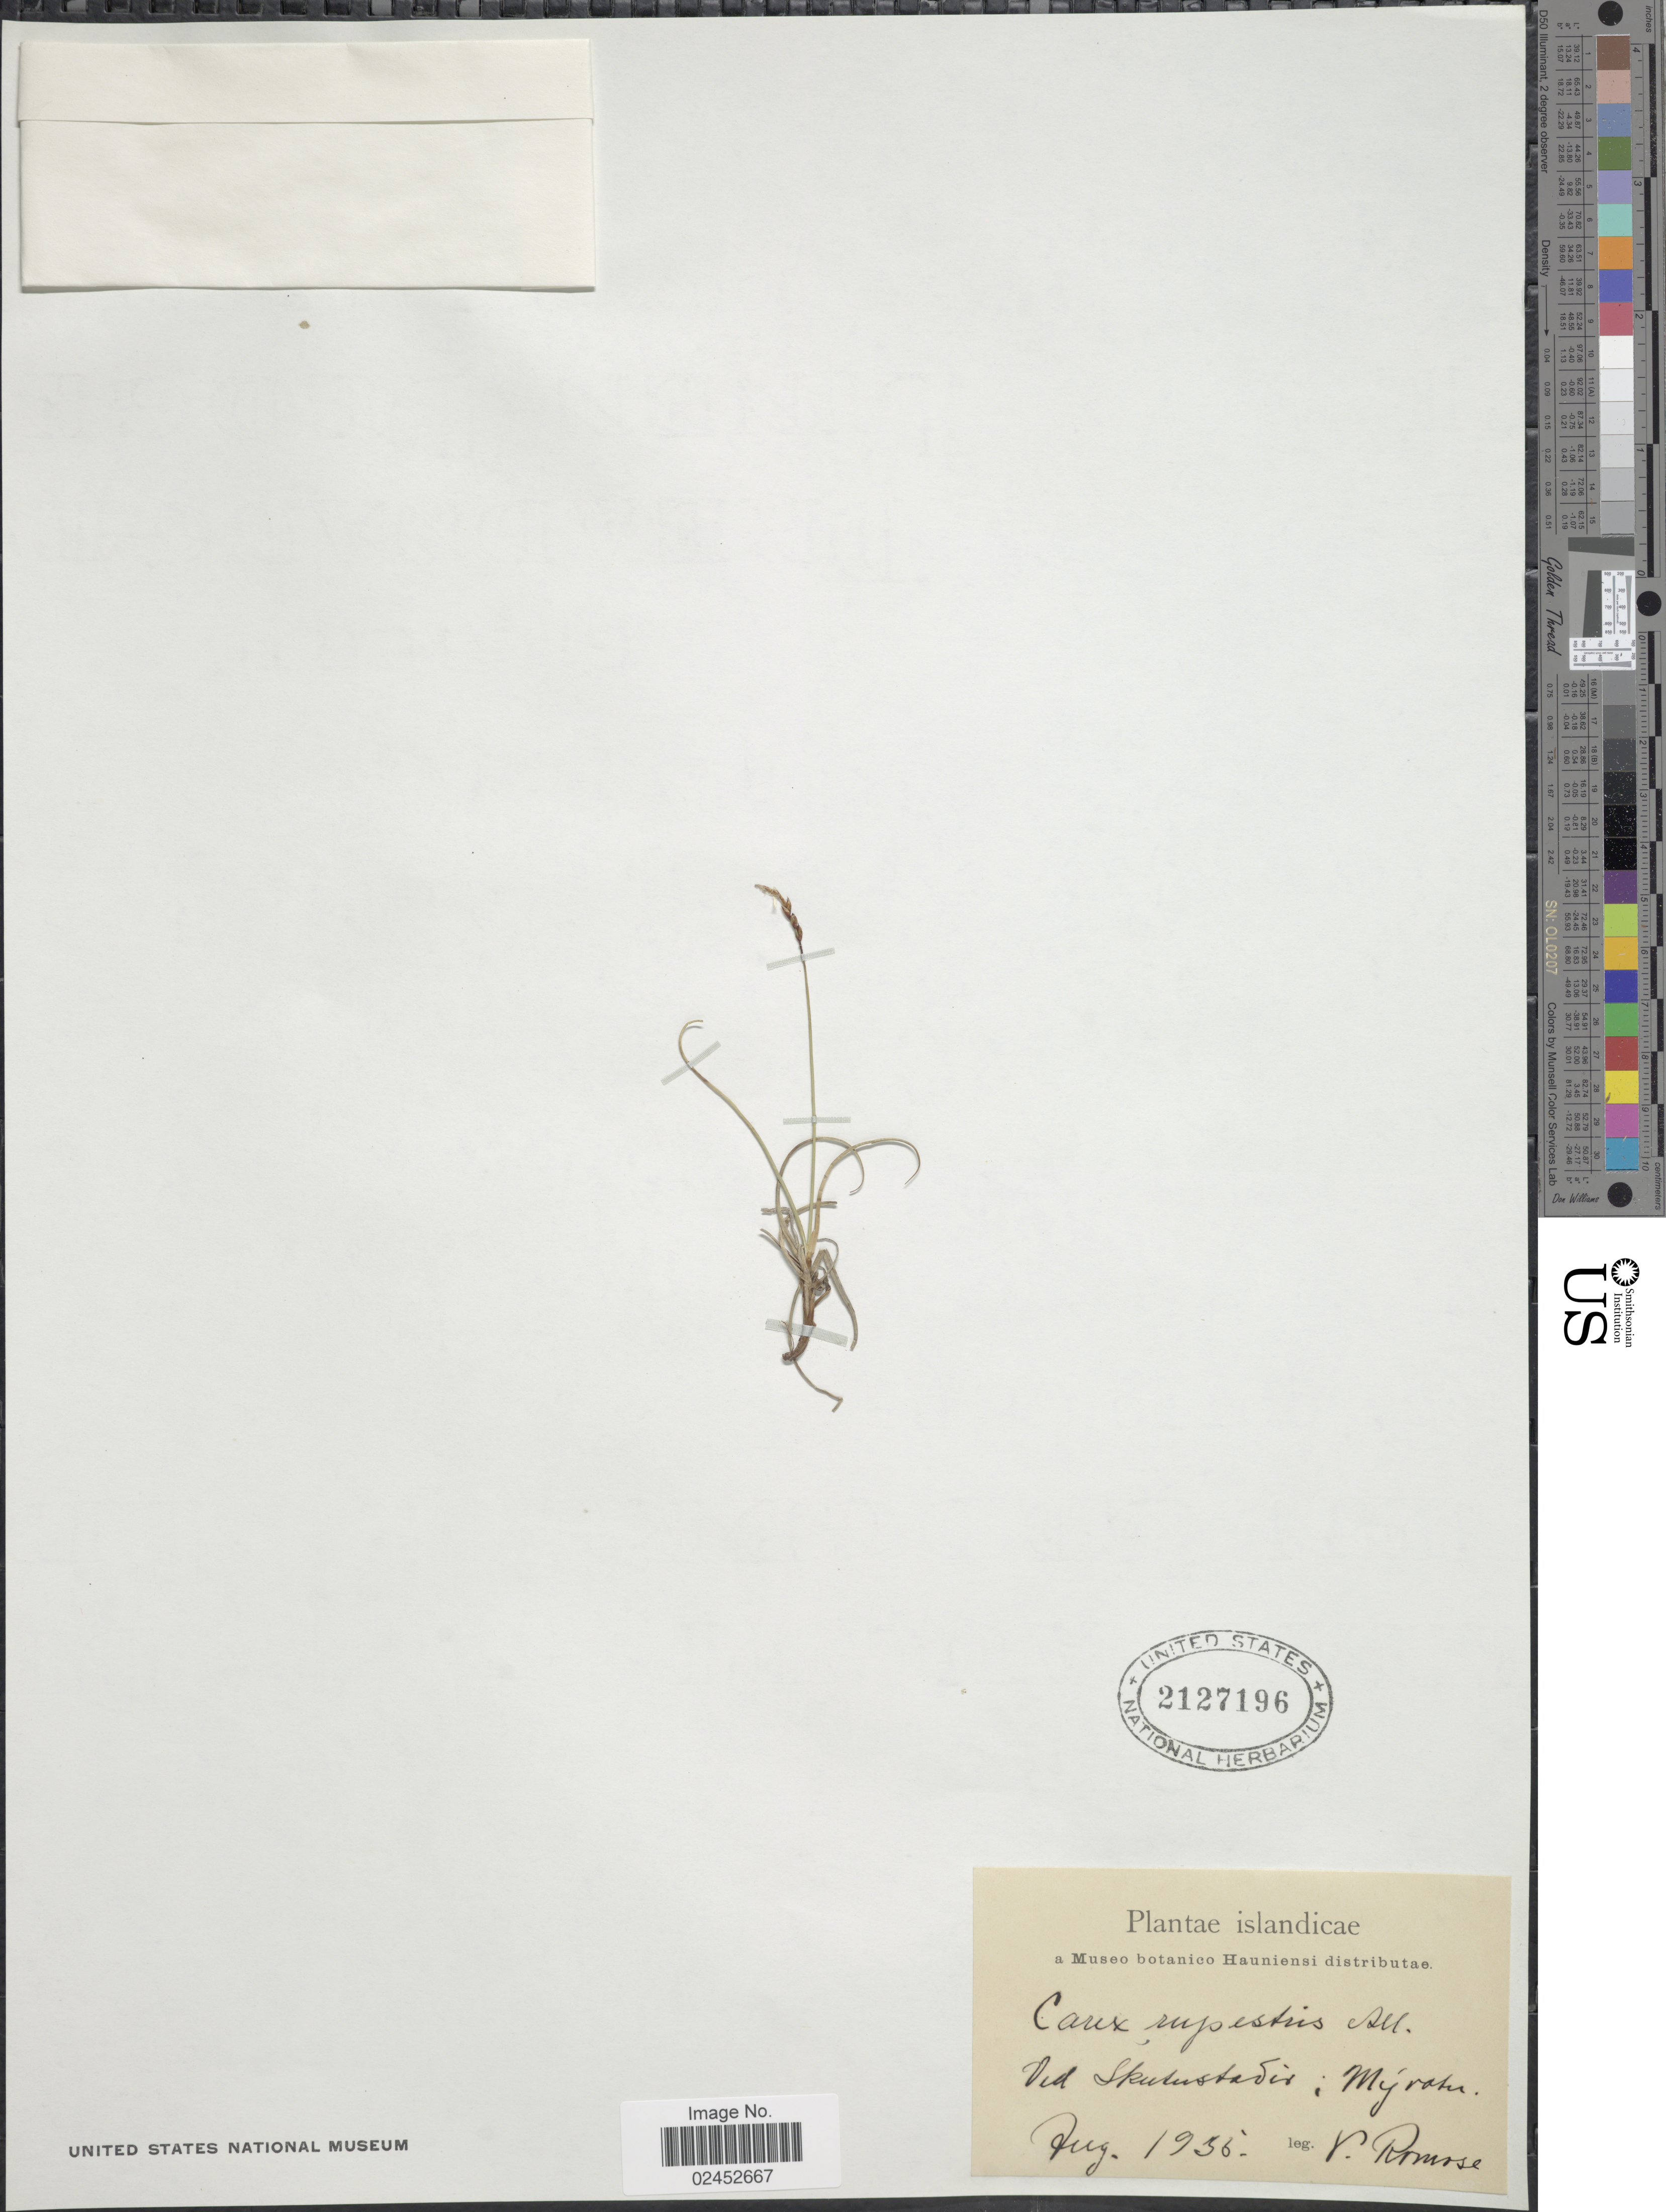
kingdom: Plantae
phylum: Tracheophyta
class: Liliopsida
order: Poales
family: Cyperaceae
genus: Carex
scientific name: Carex rupestris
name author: All.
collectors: V. Romose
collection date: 1935-08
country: Iceland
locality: Skutustadir, Mývatn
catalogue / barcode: US 2127196